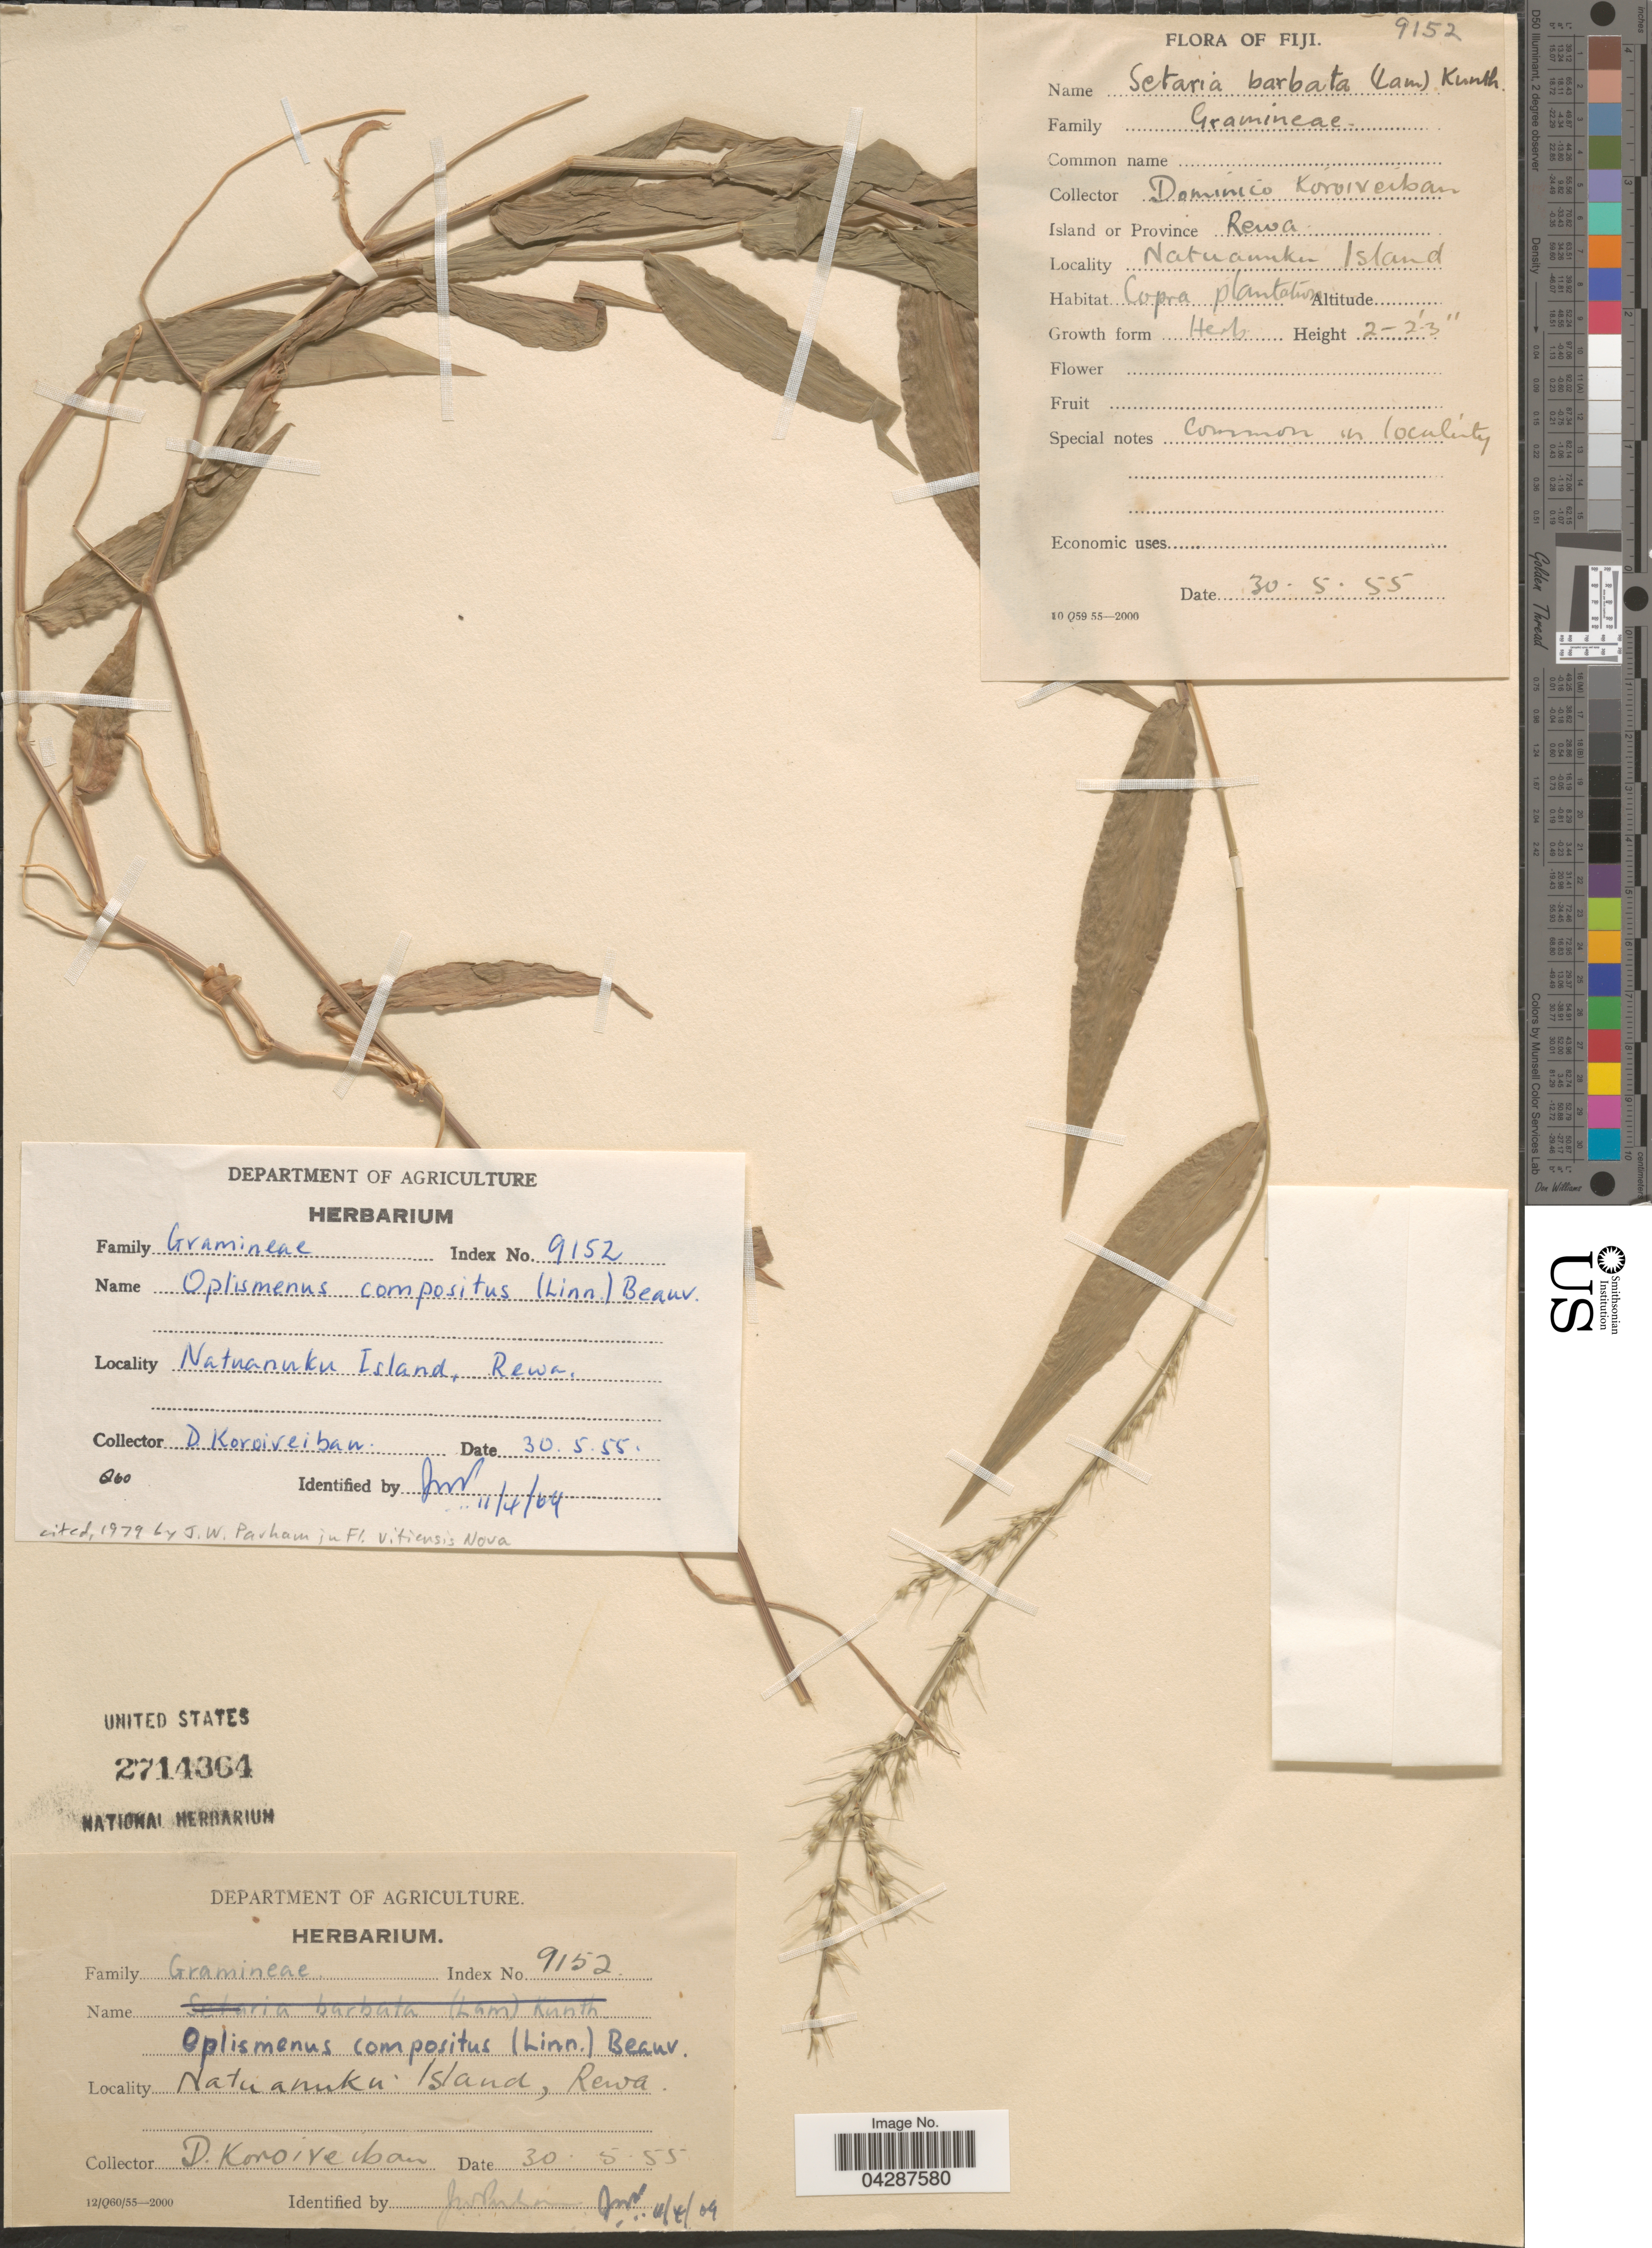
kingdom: Plantae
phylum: Tracheophyta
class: Liliopsida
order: Poales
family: Poaceae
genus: Oplismenus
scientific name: Oplismenus compositus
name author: (L.) P. Beauv.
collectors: D. Koroiveiban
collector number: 9152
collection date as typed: Transcribed d/m/y: 30/5/55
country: Fiji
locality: Natuanuku Island. Island or Province Rewa.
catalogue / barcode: US 2714364